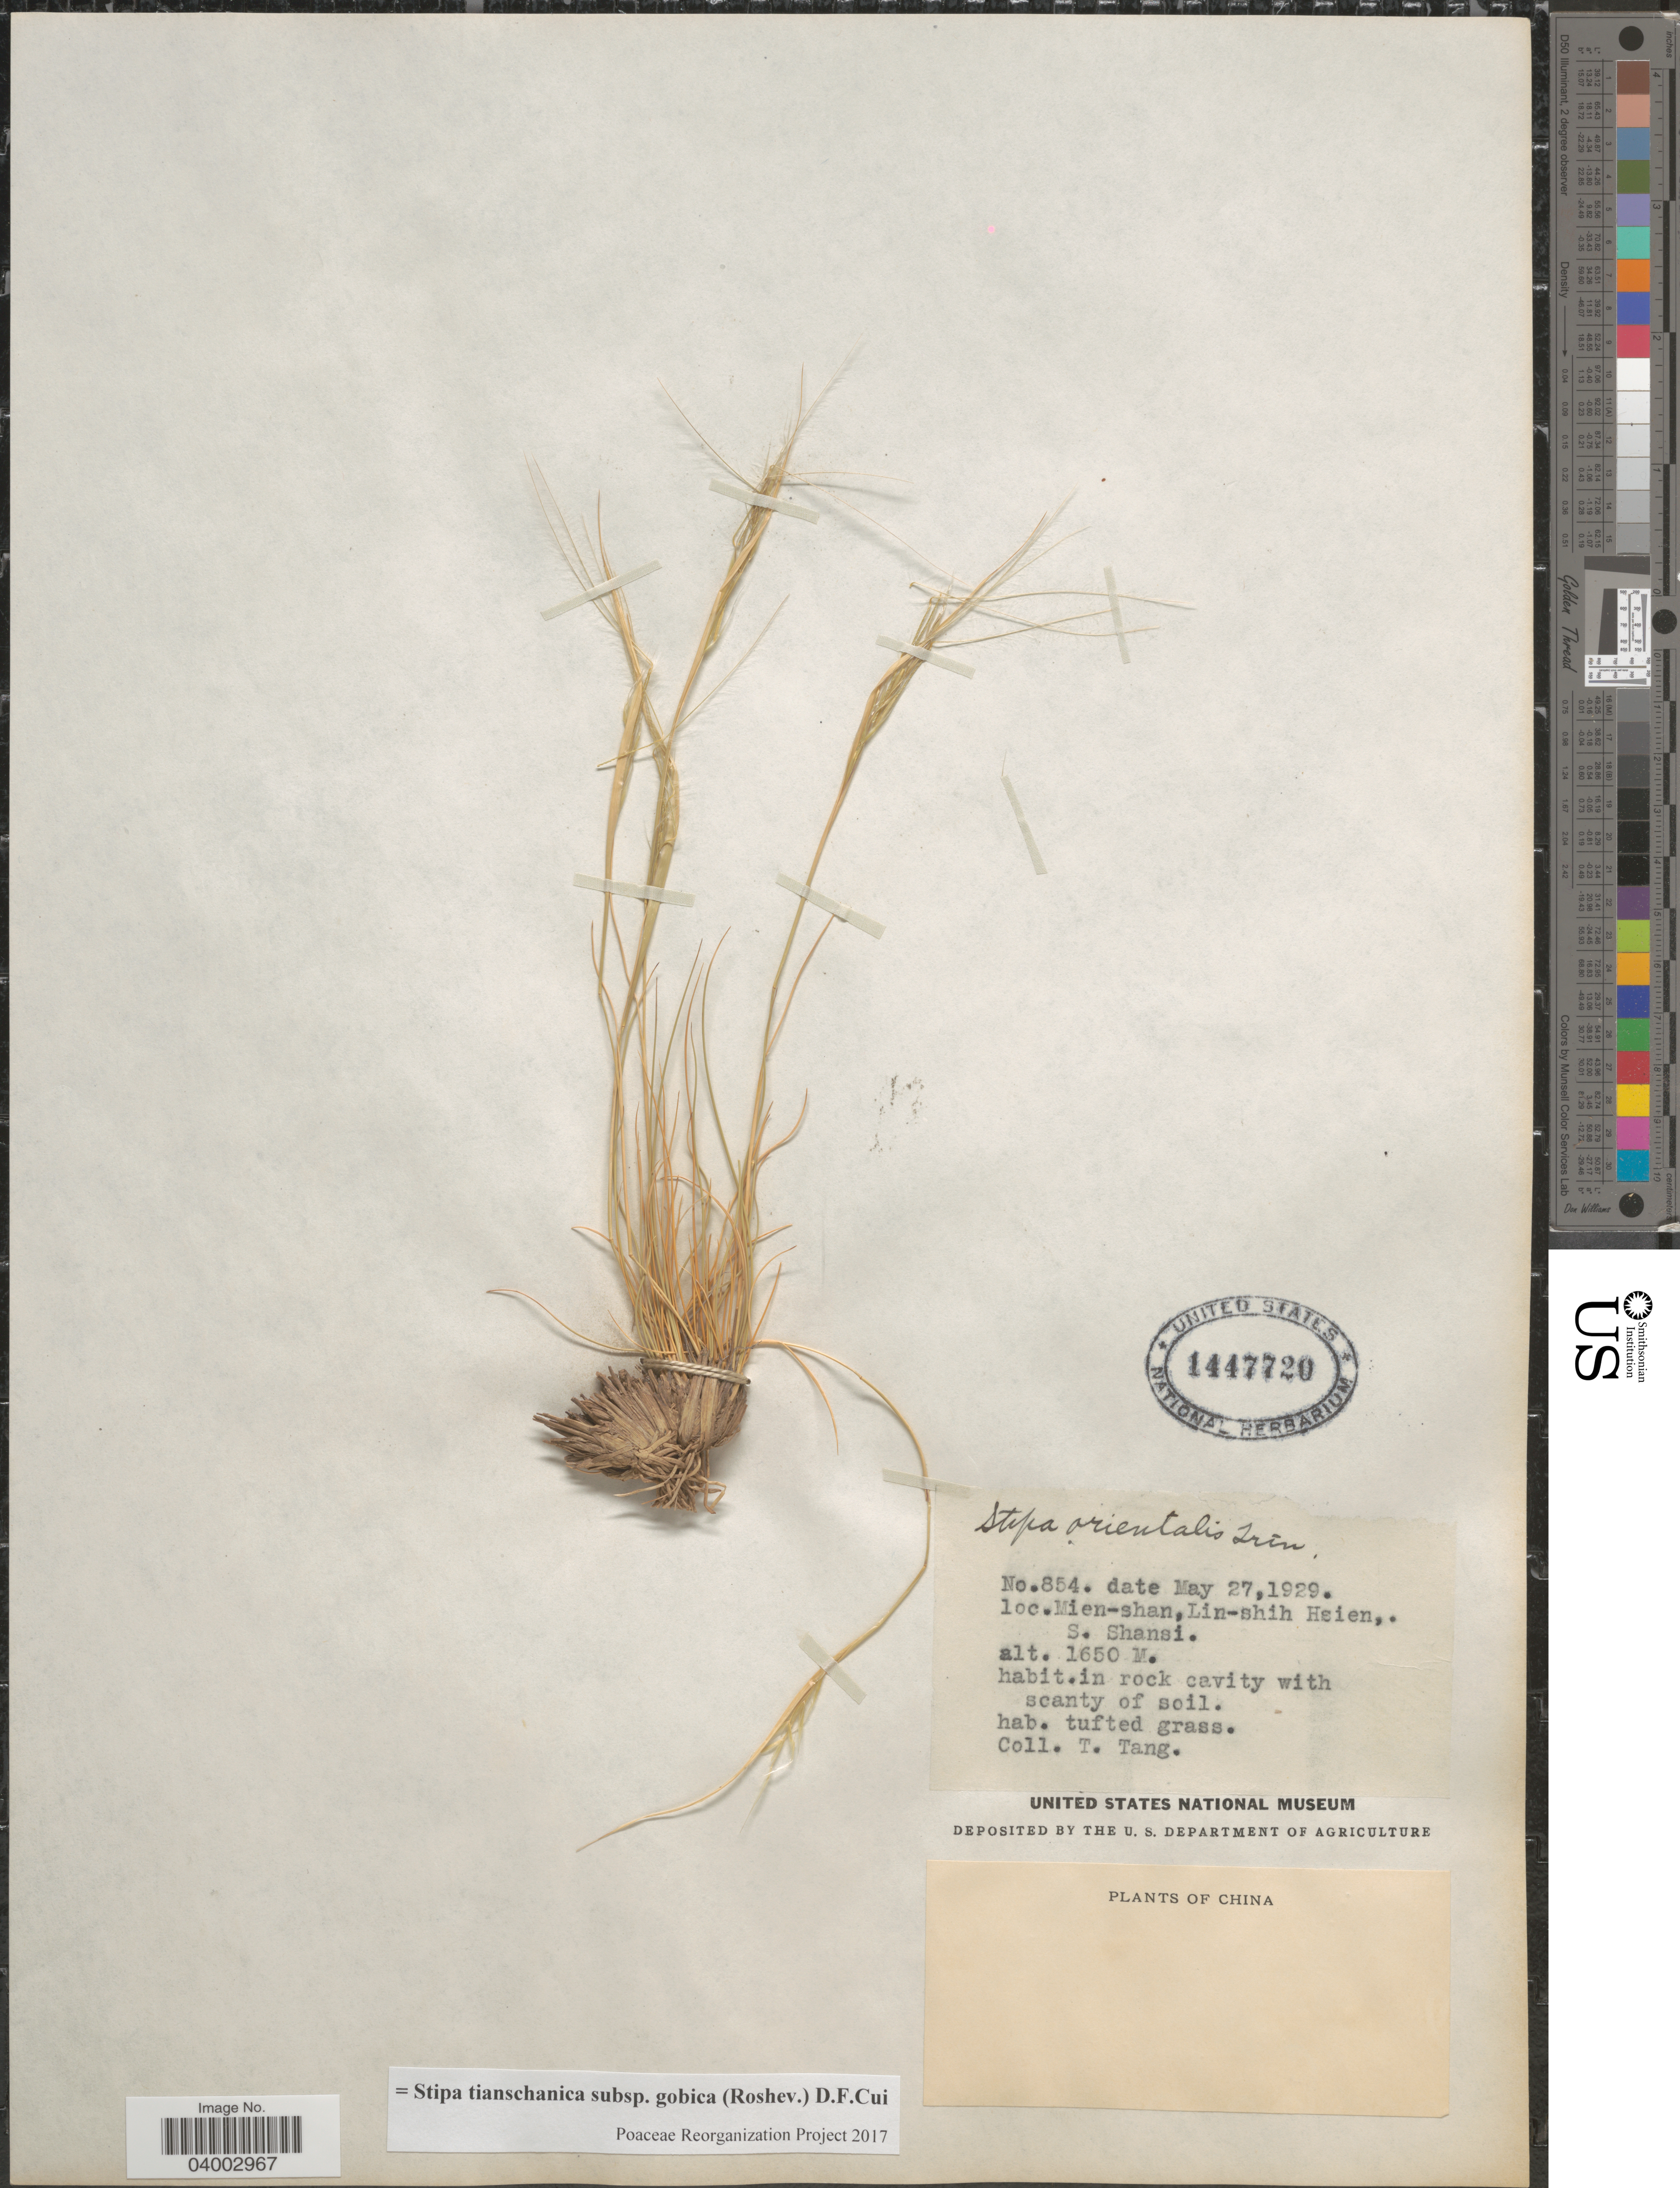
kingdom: Plantae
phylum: Tracheophyta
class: Liliopsida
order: Poales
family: Poaceae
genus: Stipa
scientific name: Stipa tianschanica subsp. gobica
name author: (Roshev.) Cui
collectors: T. Tang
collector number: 854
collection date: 1929-05-27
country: China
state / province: Shanxi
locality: Mien-shan,Lin-shih Hsien,. S. Shansi.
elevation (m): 1650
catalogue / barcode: US 1447720